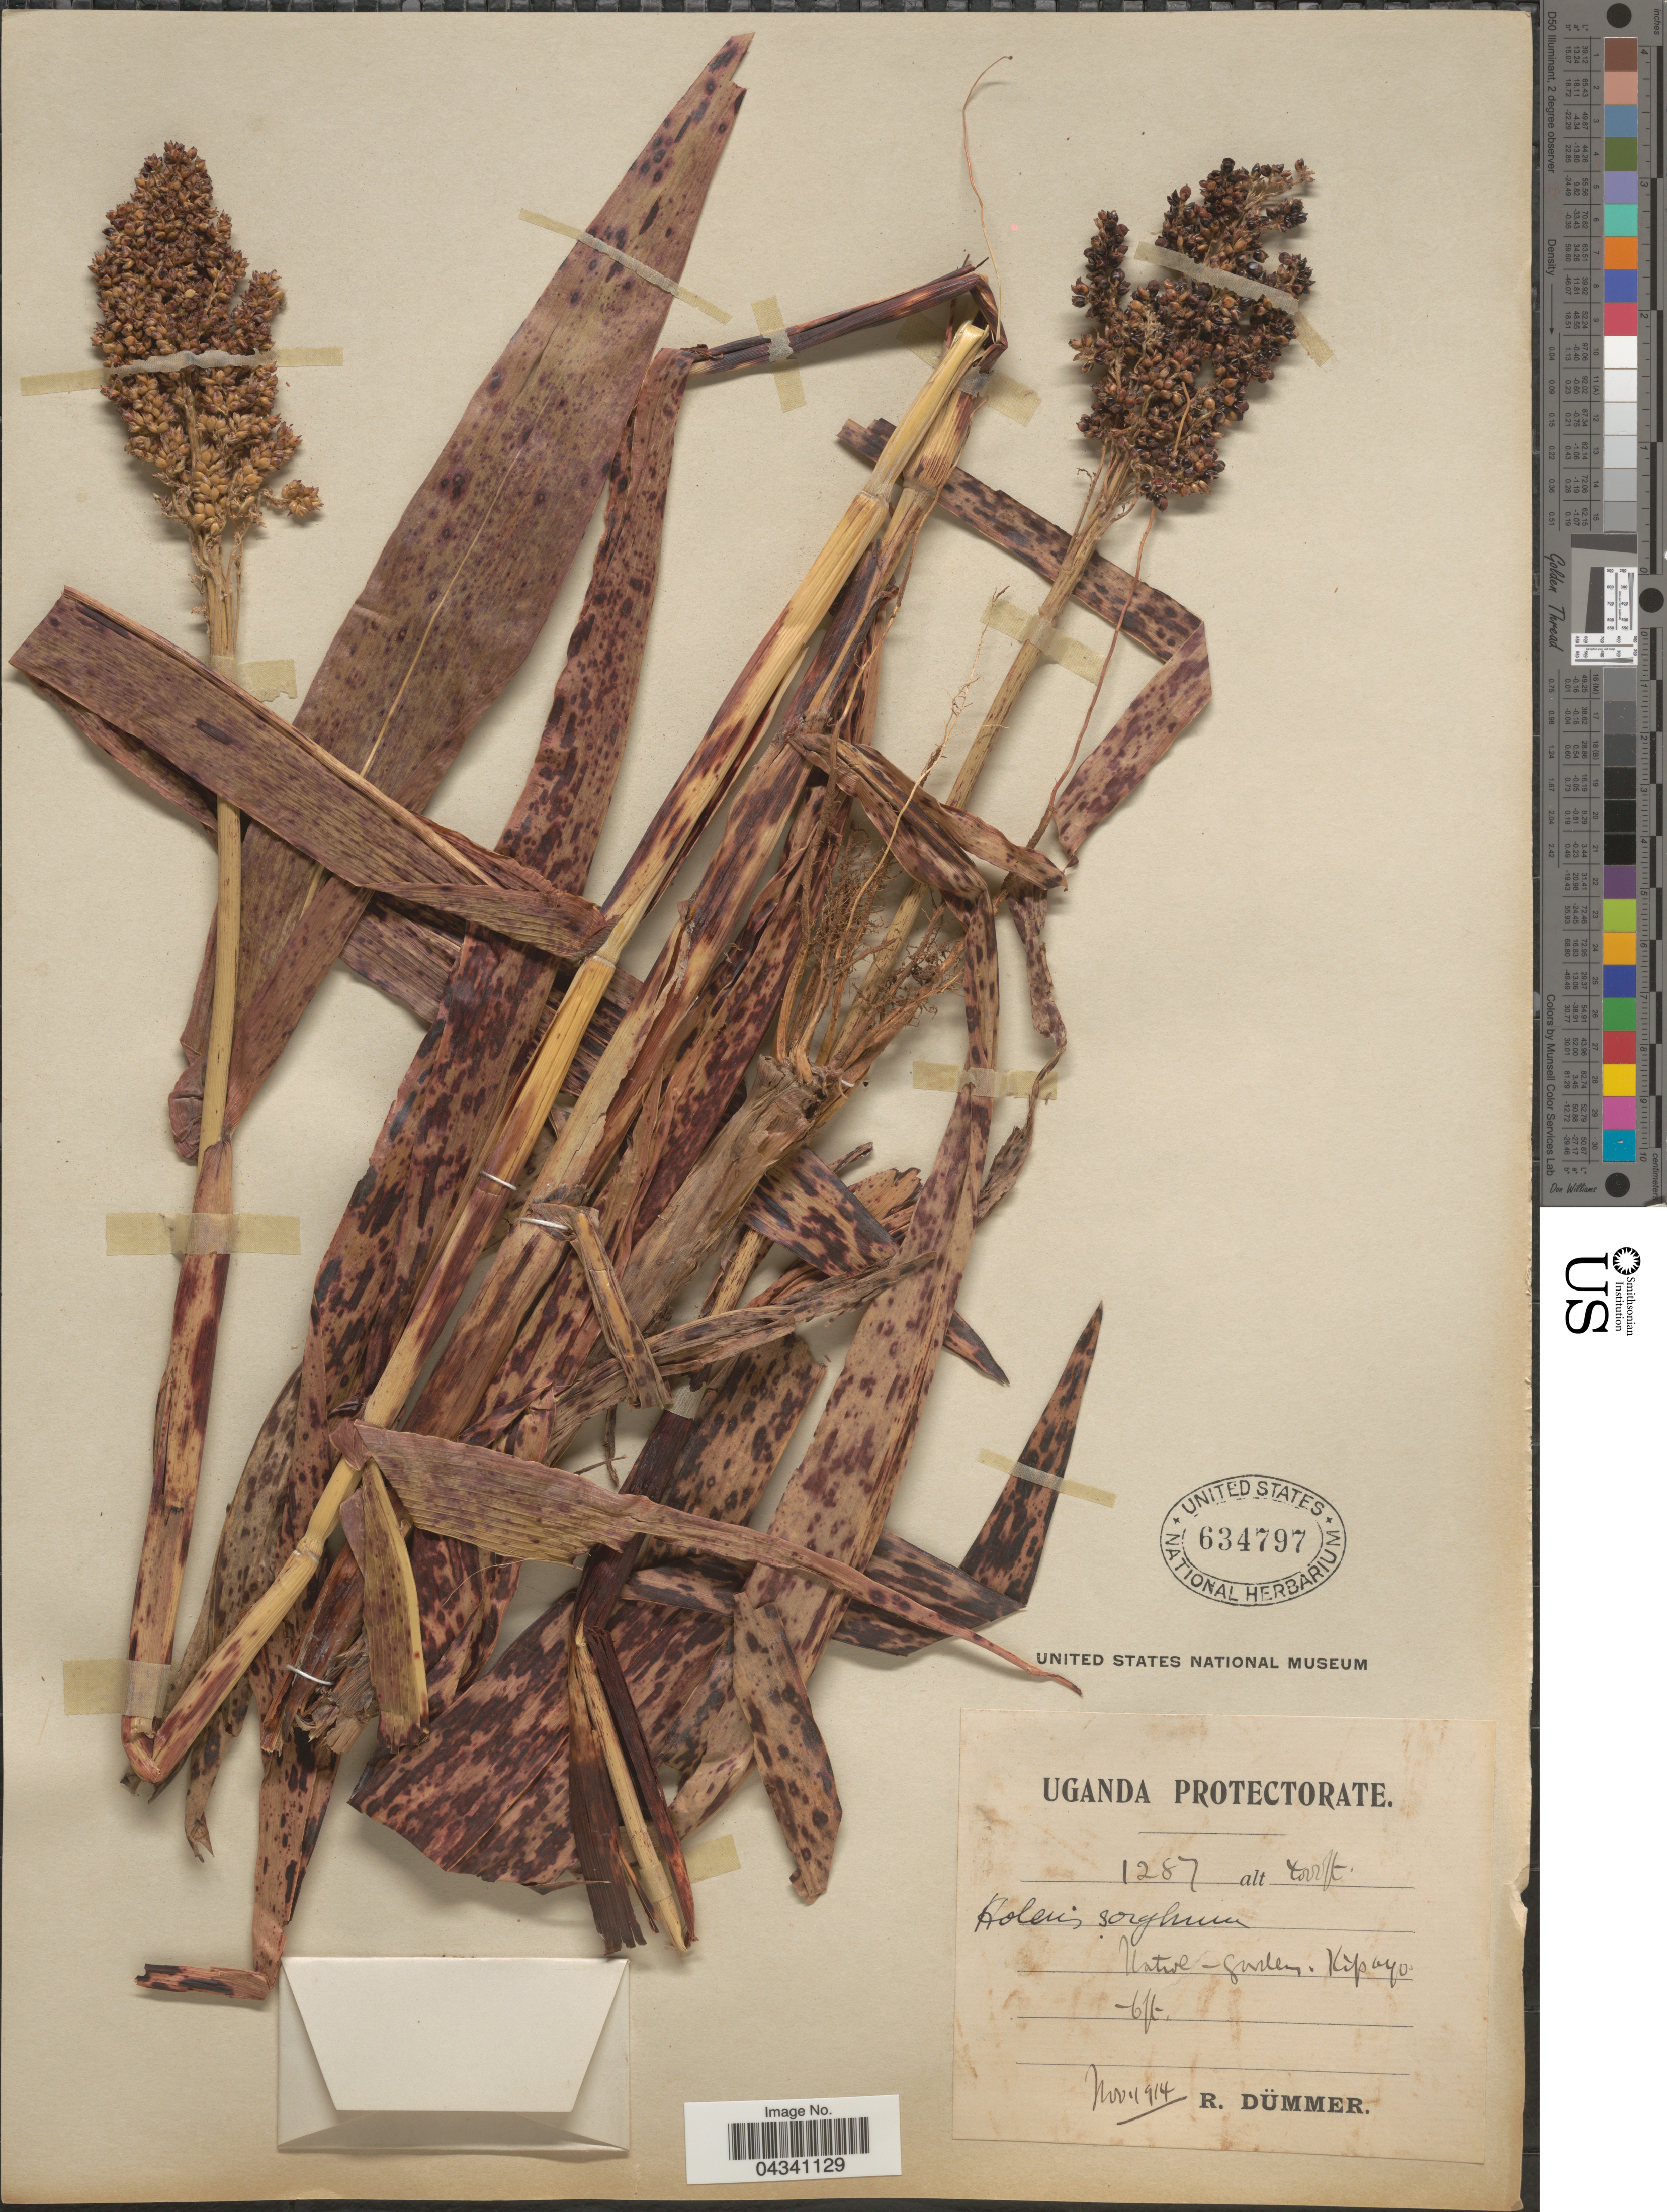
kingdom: Plantae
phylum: Tracheophyta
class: Liliopsida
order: Poales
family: Poaceae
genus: Sorghum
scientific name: Sorghum bicolor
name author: (L.) Moench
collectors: R. A. Dümmer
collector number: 1287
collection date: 1914-11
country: Uganda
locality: Native- garden- Kipayo.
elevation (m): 1219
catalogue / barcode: US 634797